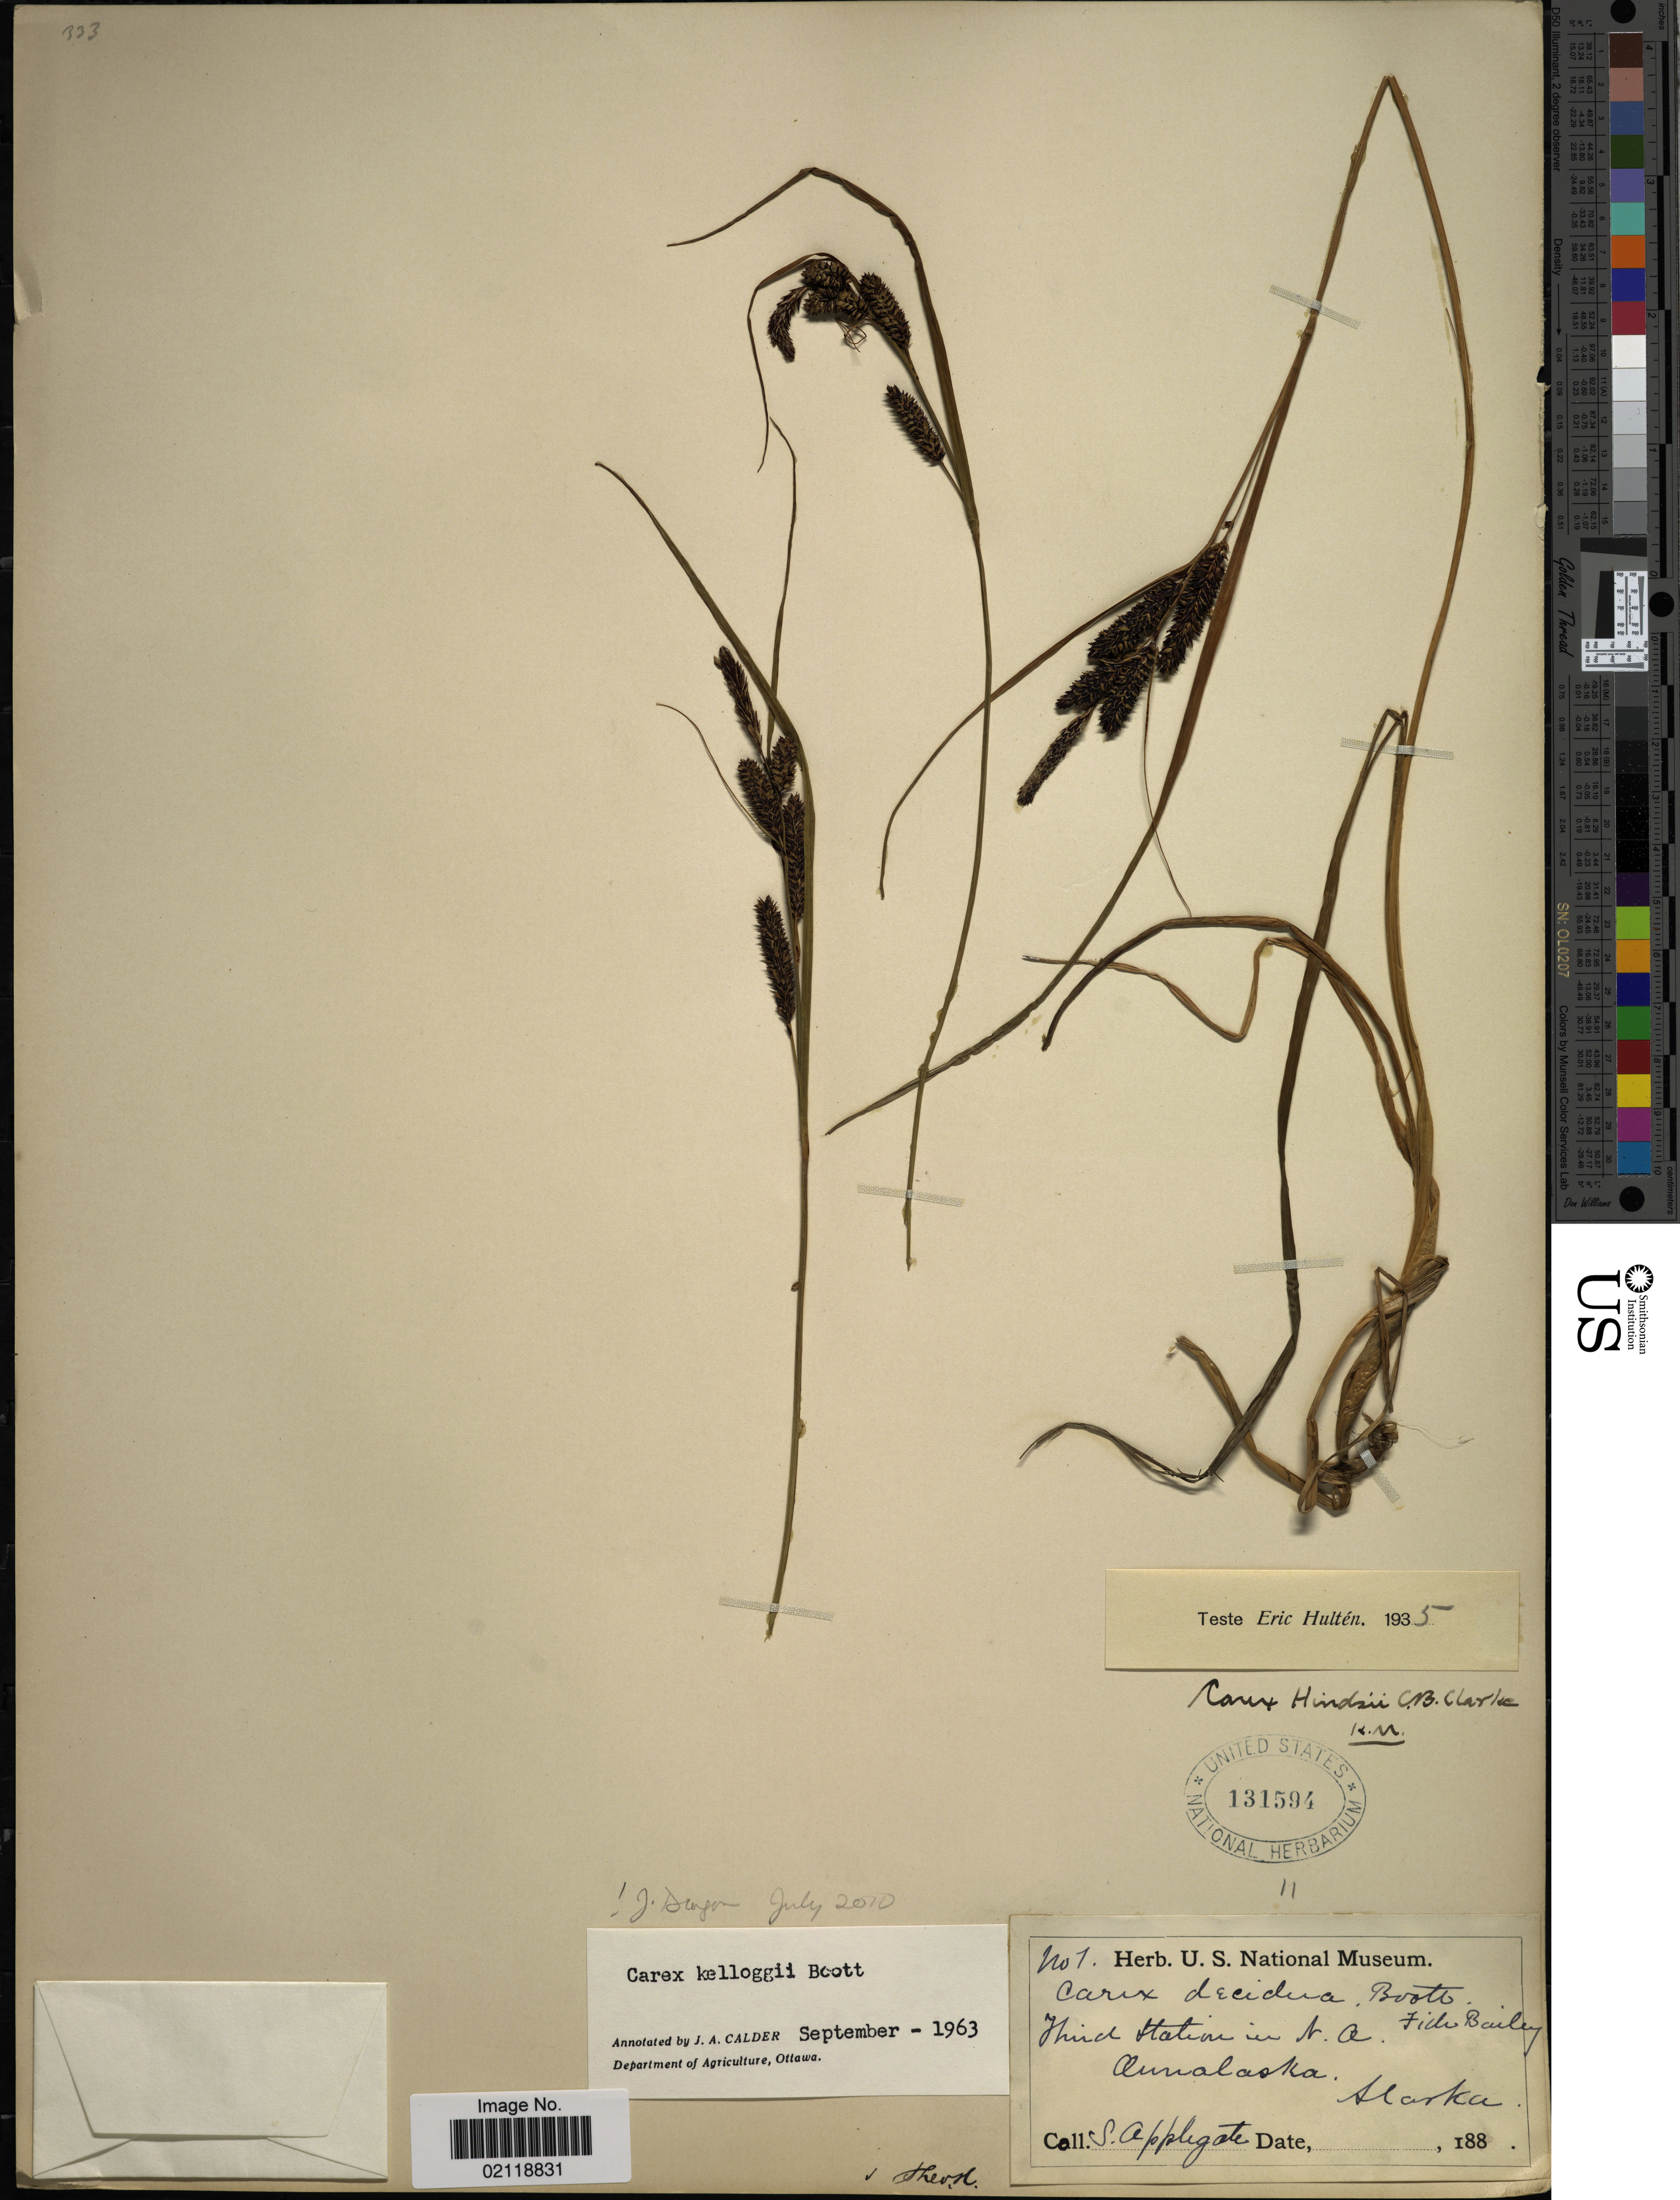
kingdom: Plantae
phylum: Tracheophyta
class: Liliopsida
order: Poales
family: Cyperaceae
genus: Carex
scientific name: Carex kelloggii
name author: W. Boott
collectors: S. S. Applegate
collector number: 1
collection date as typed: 188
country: United States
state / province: Alaska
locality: Third Station in N. A. Aunalaska.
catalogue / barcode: US 131594